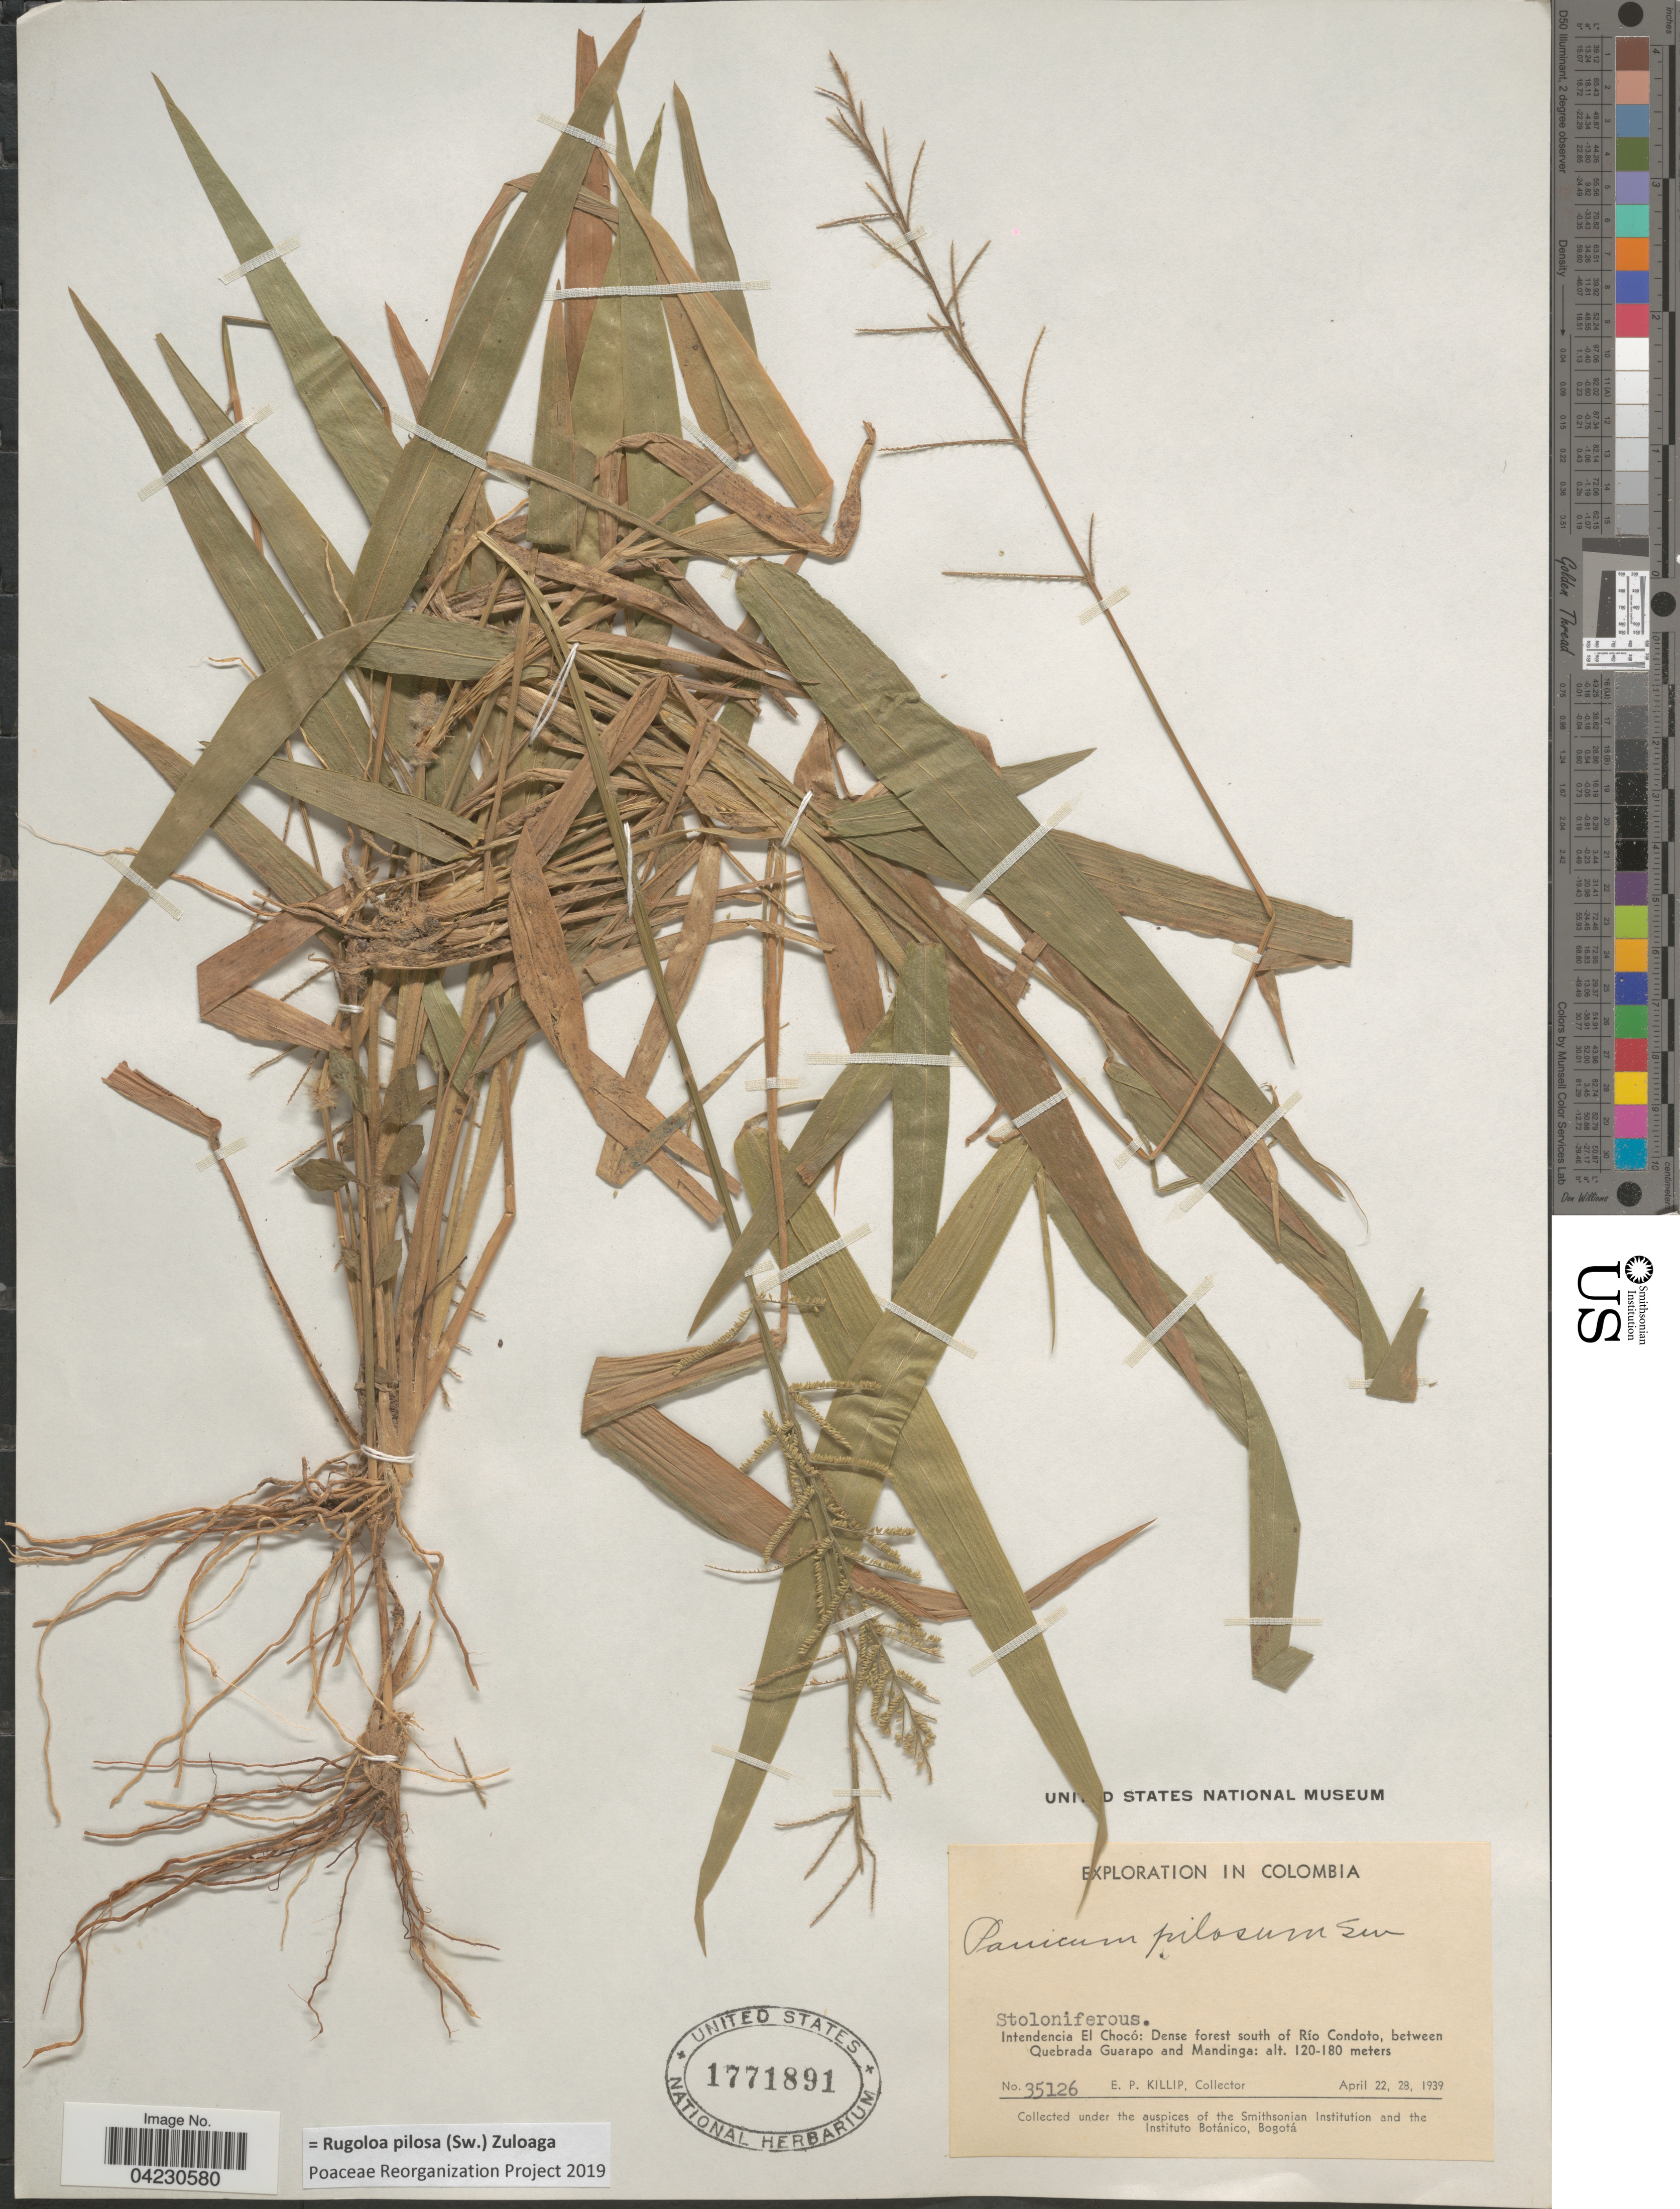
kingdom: Plantae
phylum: Tracheophyta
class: Liliopsida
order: Poales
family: Poaceae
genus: Rugoloa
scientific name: Rugoloa pilosa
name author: (Sw.) Zuloaga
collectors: E. P. Killip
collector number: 35126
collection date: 1939-04-22/1939-04-28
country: Colombia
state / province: Chocó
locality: Exploration in Colombia. Intendencia El Chocó: Dense forest south of Río Condoto, between Quebrada Guarapo and Mandiga.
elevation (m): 120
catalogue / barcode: US 1771891